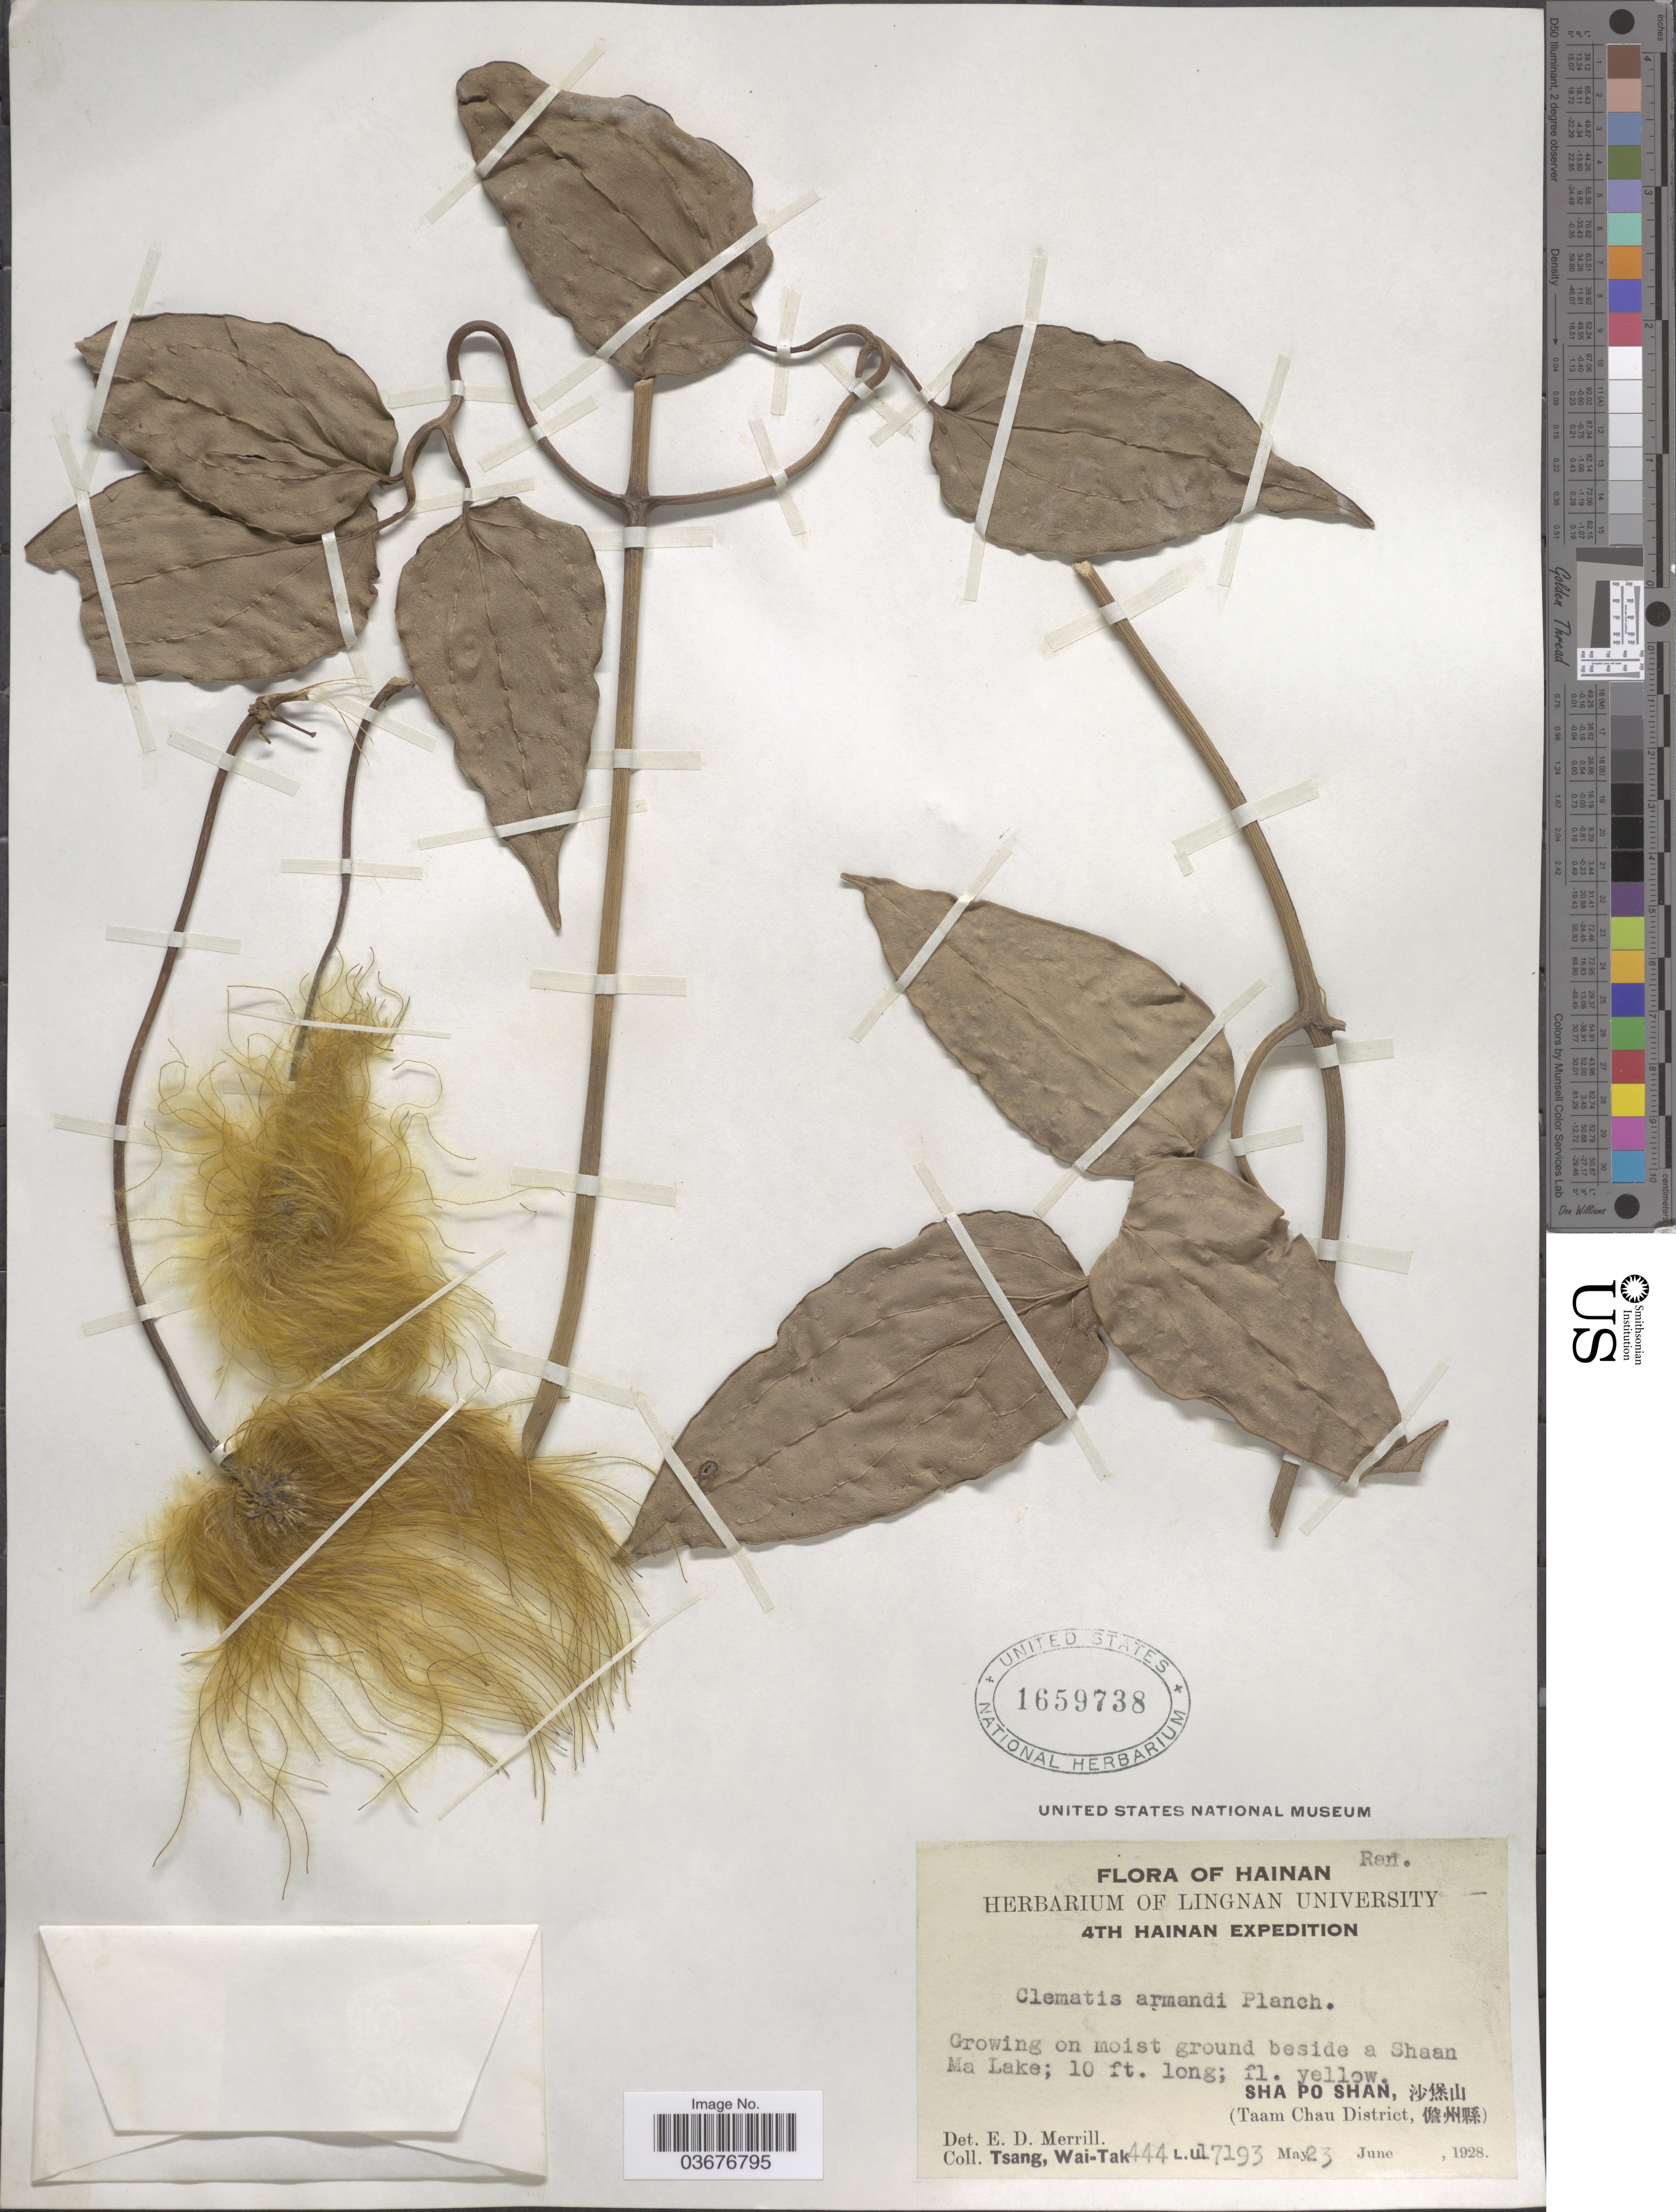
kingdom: Plantae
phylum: Tracheophyta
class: Magnoliopsida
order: Ranunculales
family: Ranunculaceae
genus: Clematis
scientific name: Clematis armandii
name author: Franch.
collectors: W. T. Tsang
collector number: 444L.U.17193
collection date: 1928-05-23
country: China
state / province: Hainan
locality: Beside a Shaan Ma Lake. Sha Po Shan, X. (Taam Chau District, X).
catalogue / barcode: US 1659738